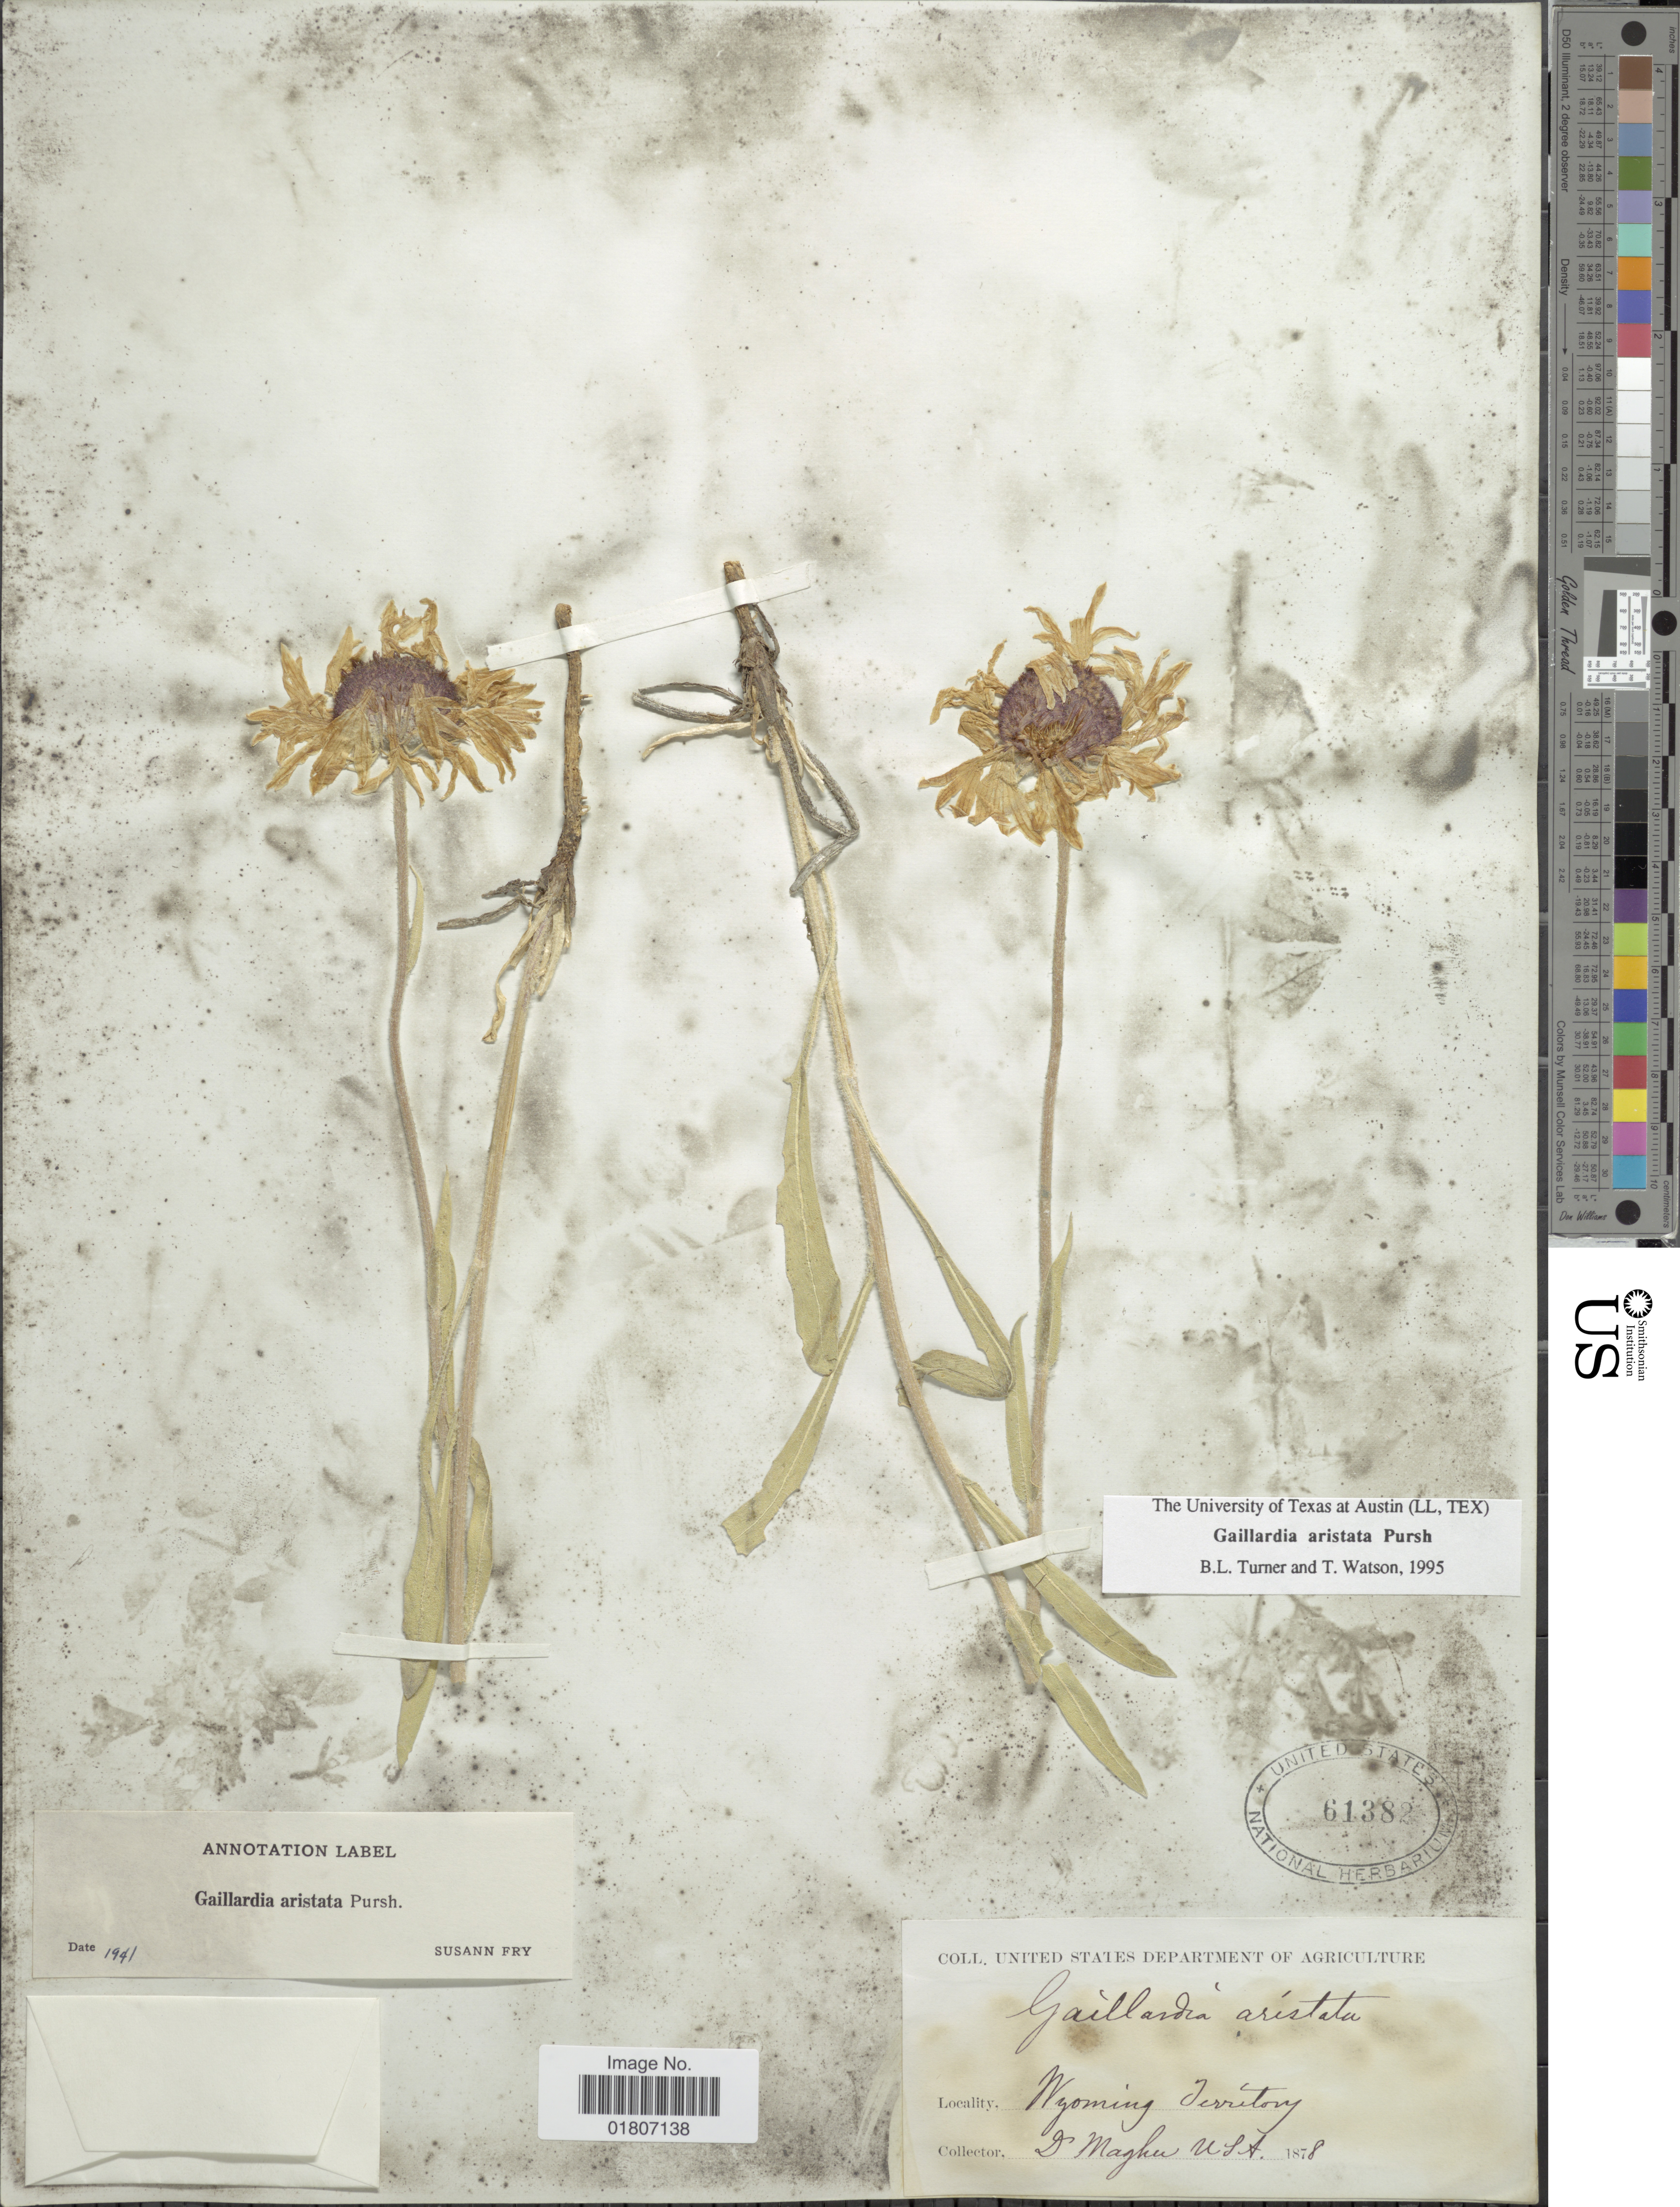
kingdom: Plantae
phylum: Tracheophyta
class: Magnoliopsida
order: Asterales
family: Asteraceae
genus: Gaillardia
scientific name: Gaillardia aristata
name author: Pursh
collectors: -. Maghee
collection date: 1878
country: United States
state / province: Wyoming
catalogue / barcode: US 61382